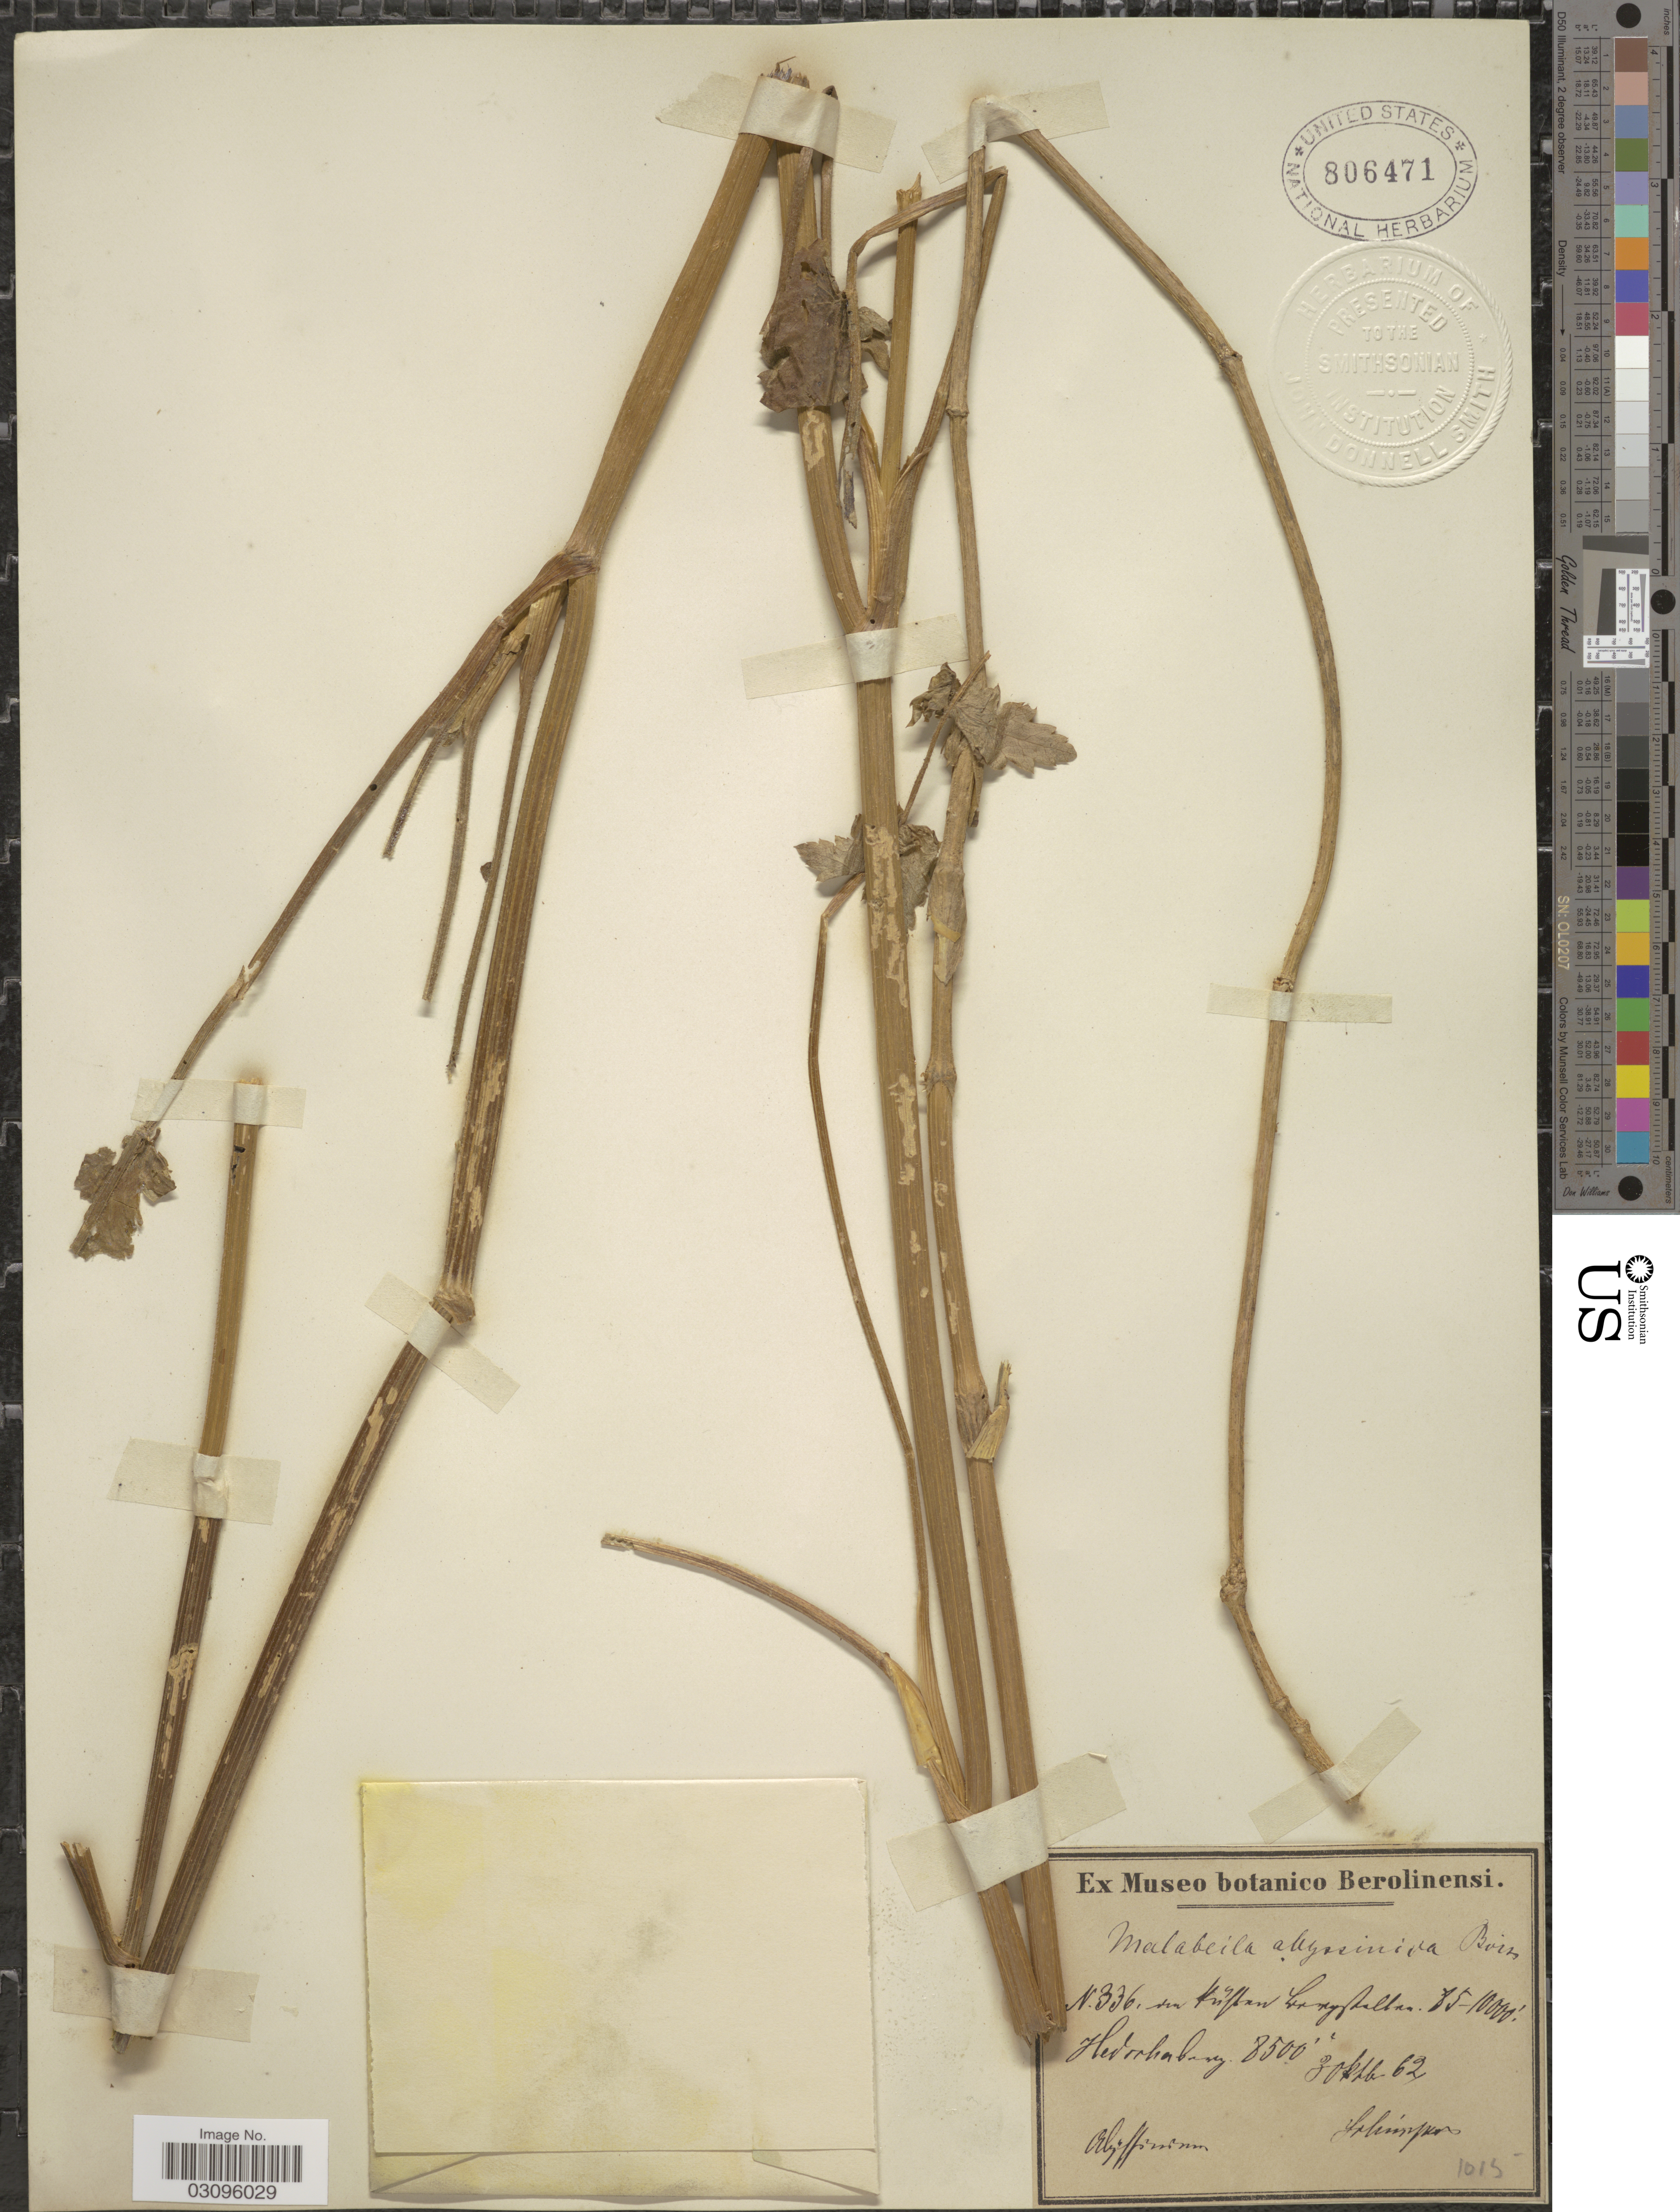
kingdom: Plantae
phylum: Tracheophyta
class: Magnoliopsida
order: Apiales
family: Apiaceae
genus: Malabaila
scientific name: Malabaila abyssinica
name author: Boiss.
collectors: -. Schimper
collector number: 336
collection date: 1862-10-03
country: Eritrea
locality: [illegible text], Hedorhaburg[interpreted] Abÿssinium.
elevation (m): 2591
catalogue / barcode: US 806471